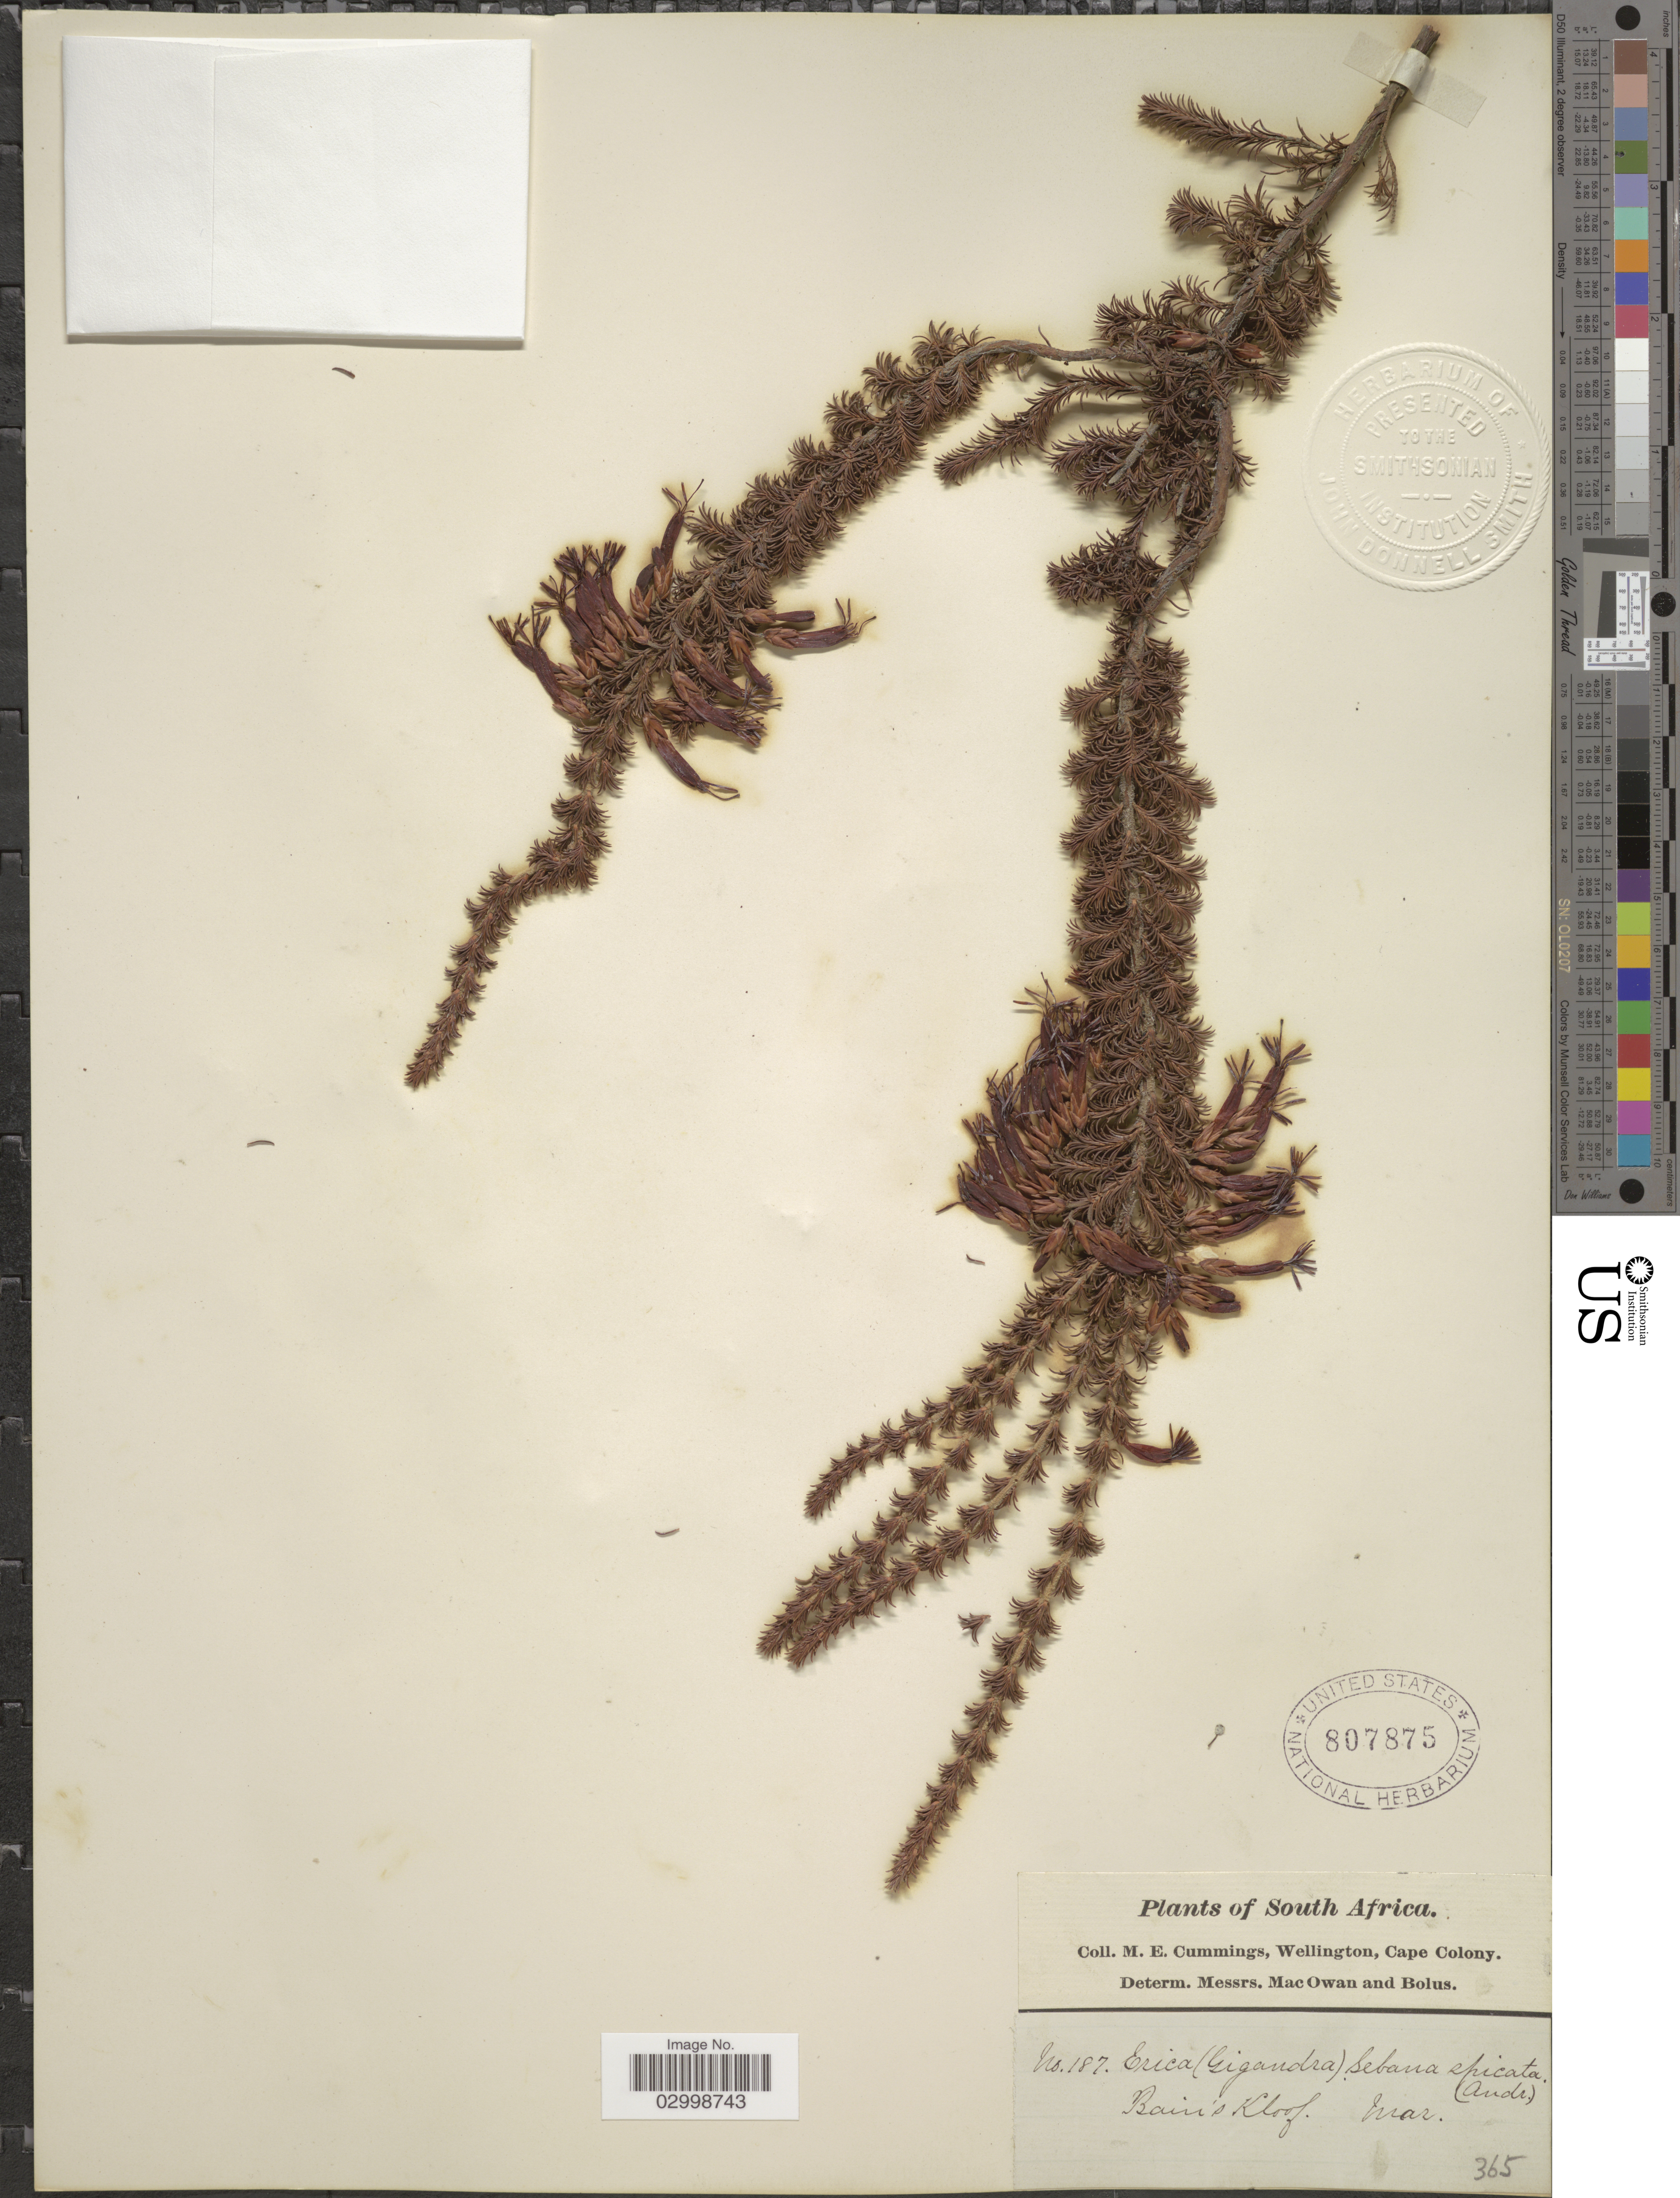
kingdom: Plantae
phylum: Tracheophyta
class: Magnoliopsida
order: Ericales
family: Ericaceae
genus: Erica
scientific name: Erica sebana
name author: Donn ex Willd.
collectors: M. E. Cummings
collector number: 187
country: South Africa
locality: Bain's Kloof.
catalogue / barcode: US 807875